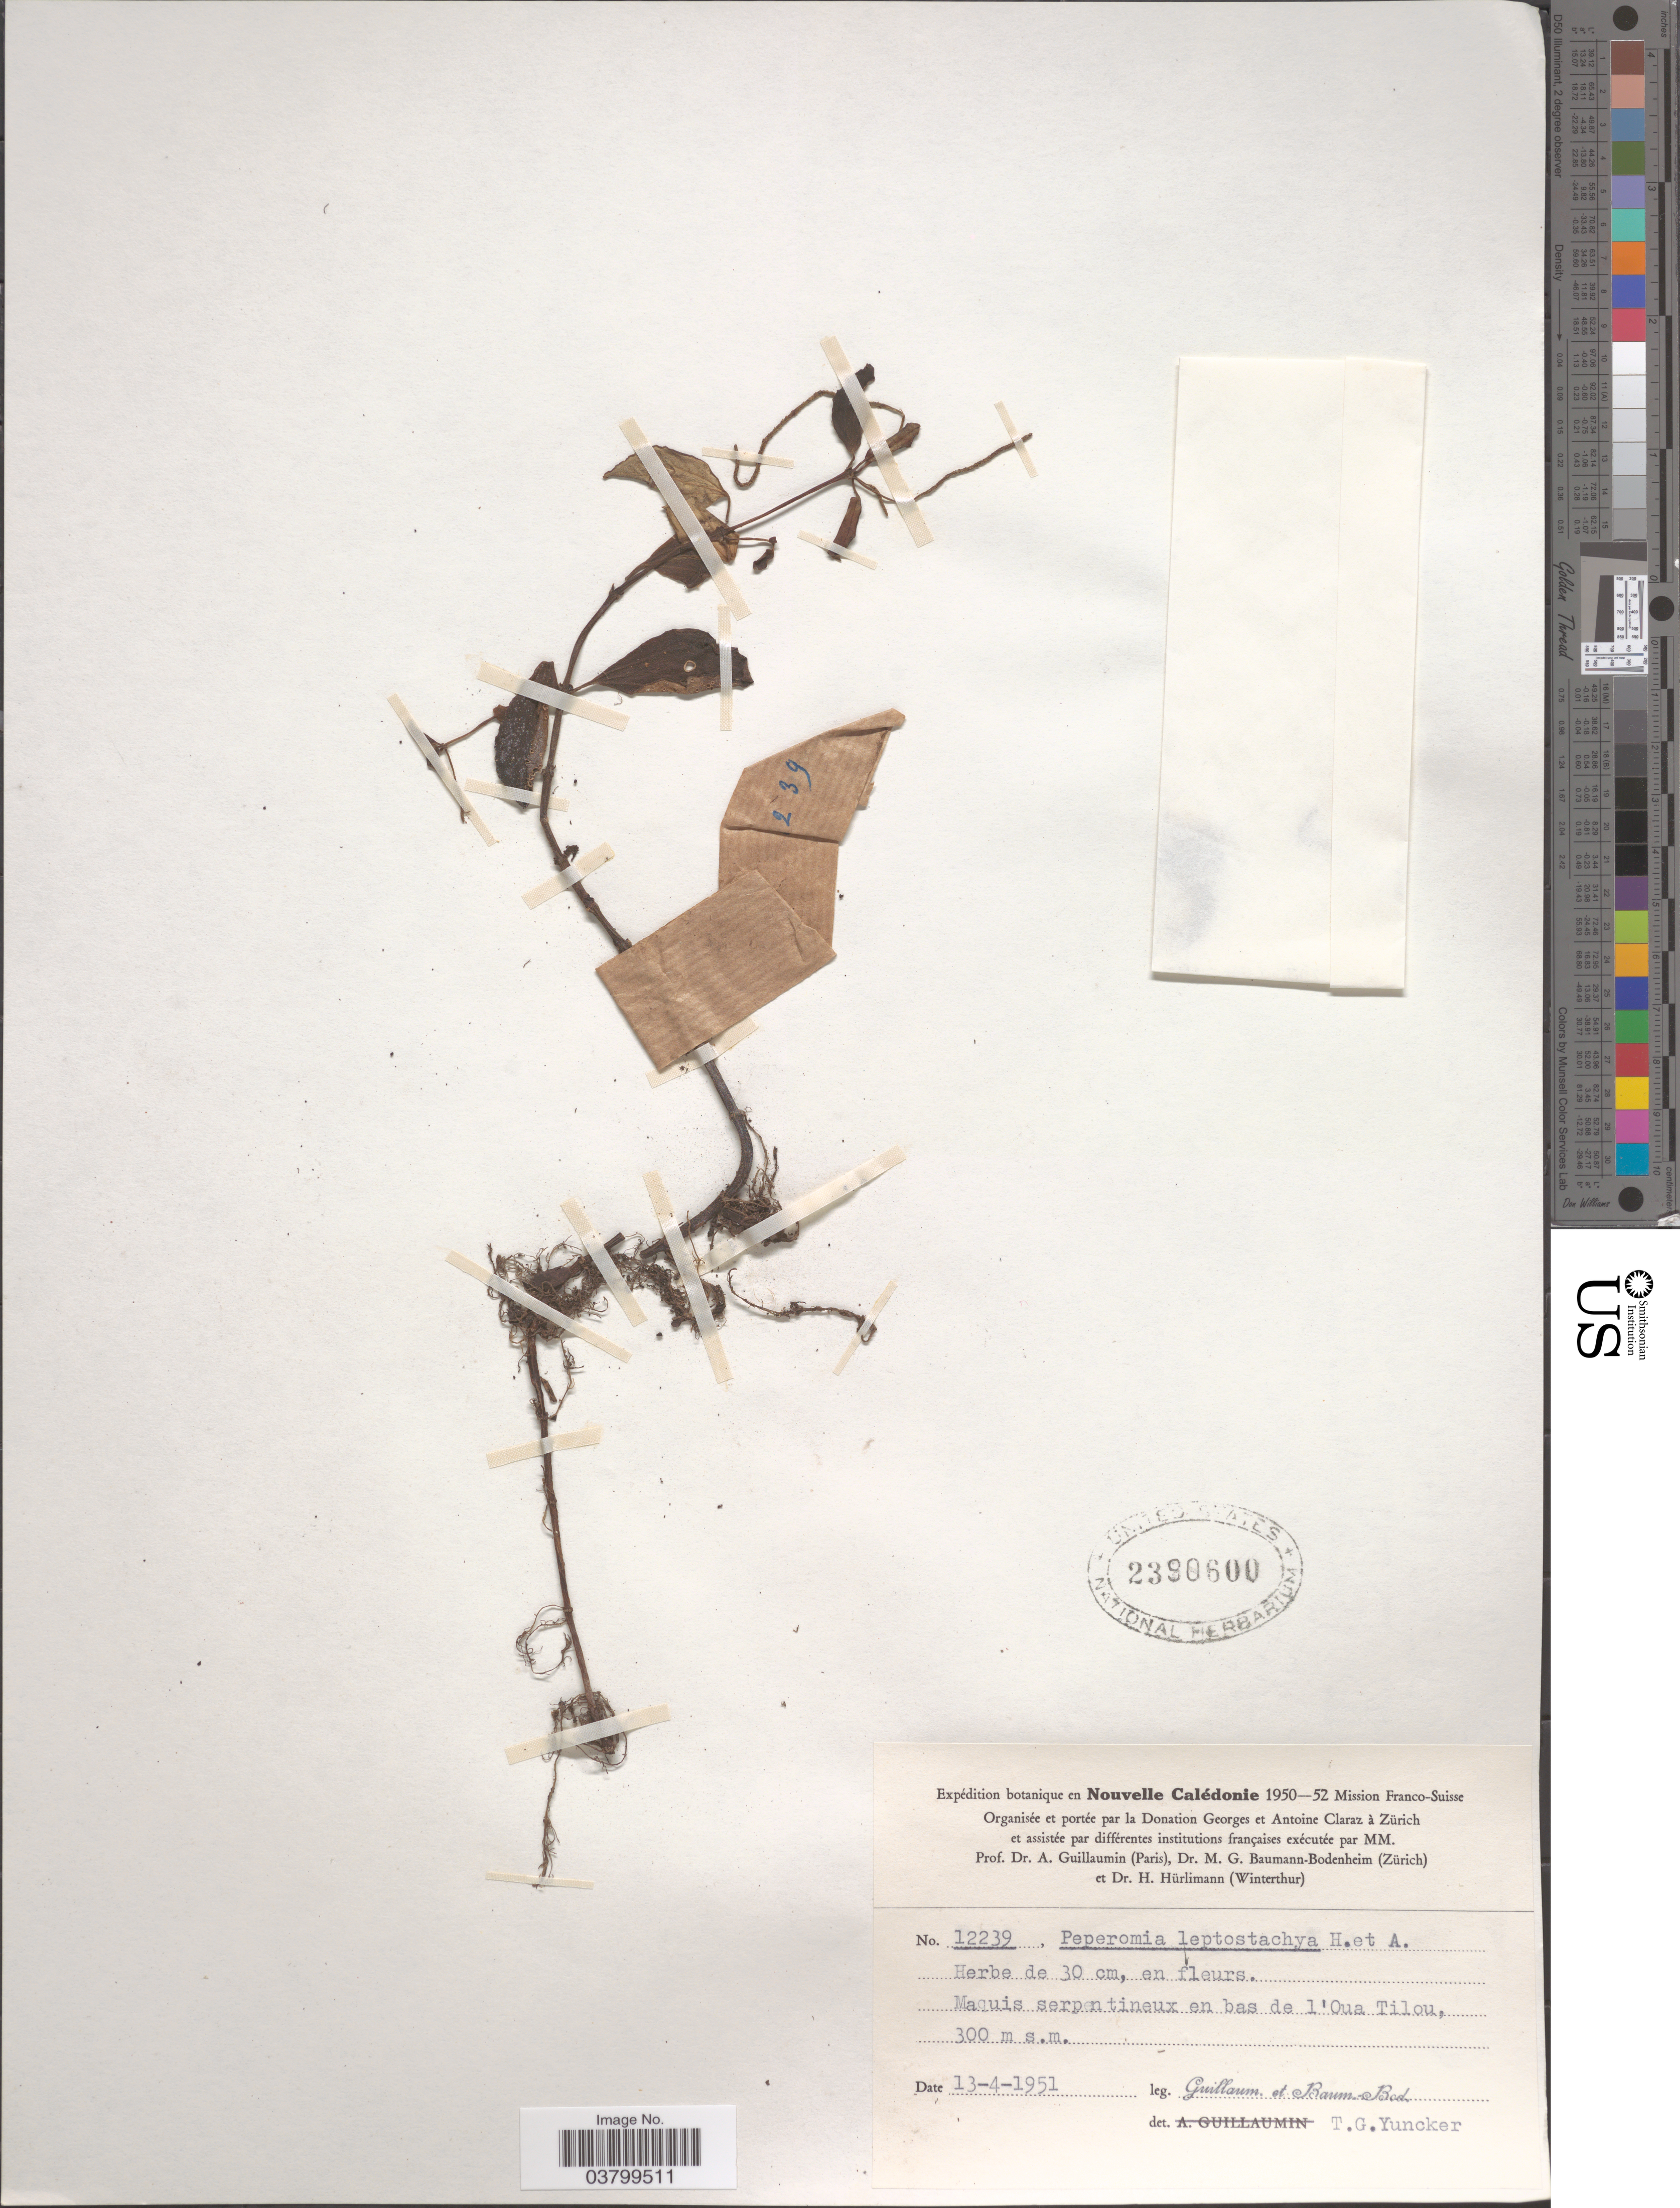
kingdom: Plantae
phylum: Tracheophyta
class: Magnoliopsida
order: Piperales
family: Piperaceae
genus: Peperomia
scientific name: Peperomia leptostachya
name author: Hook. & Arn.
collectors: A. Guillaumin & M. G. Baumann-Bodenheim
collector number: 12239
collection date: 1951-04-13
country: New Caledonia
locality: Nouvelle Calédonie: Maquis serpentineux en bas de l'Oua Tilou.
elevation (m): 300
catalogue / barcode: US 2390600